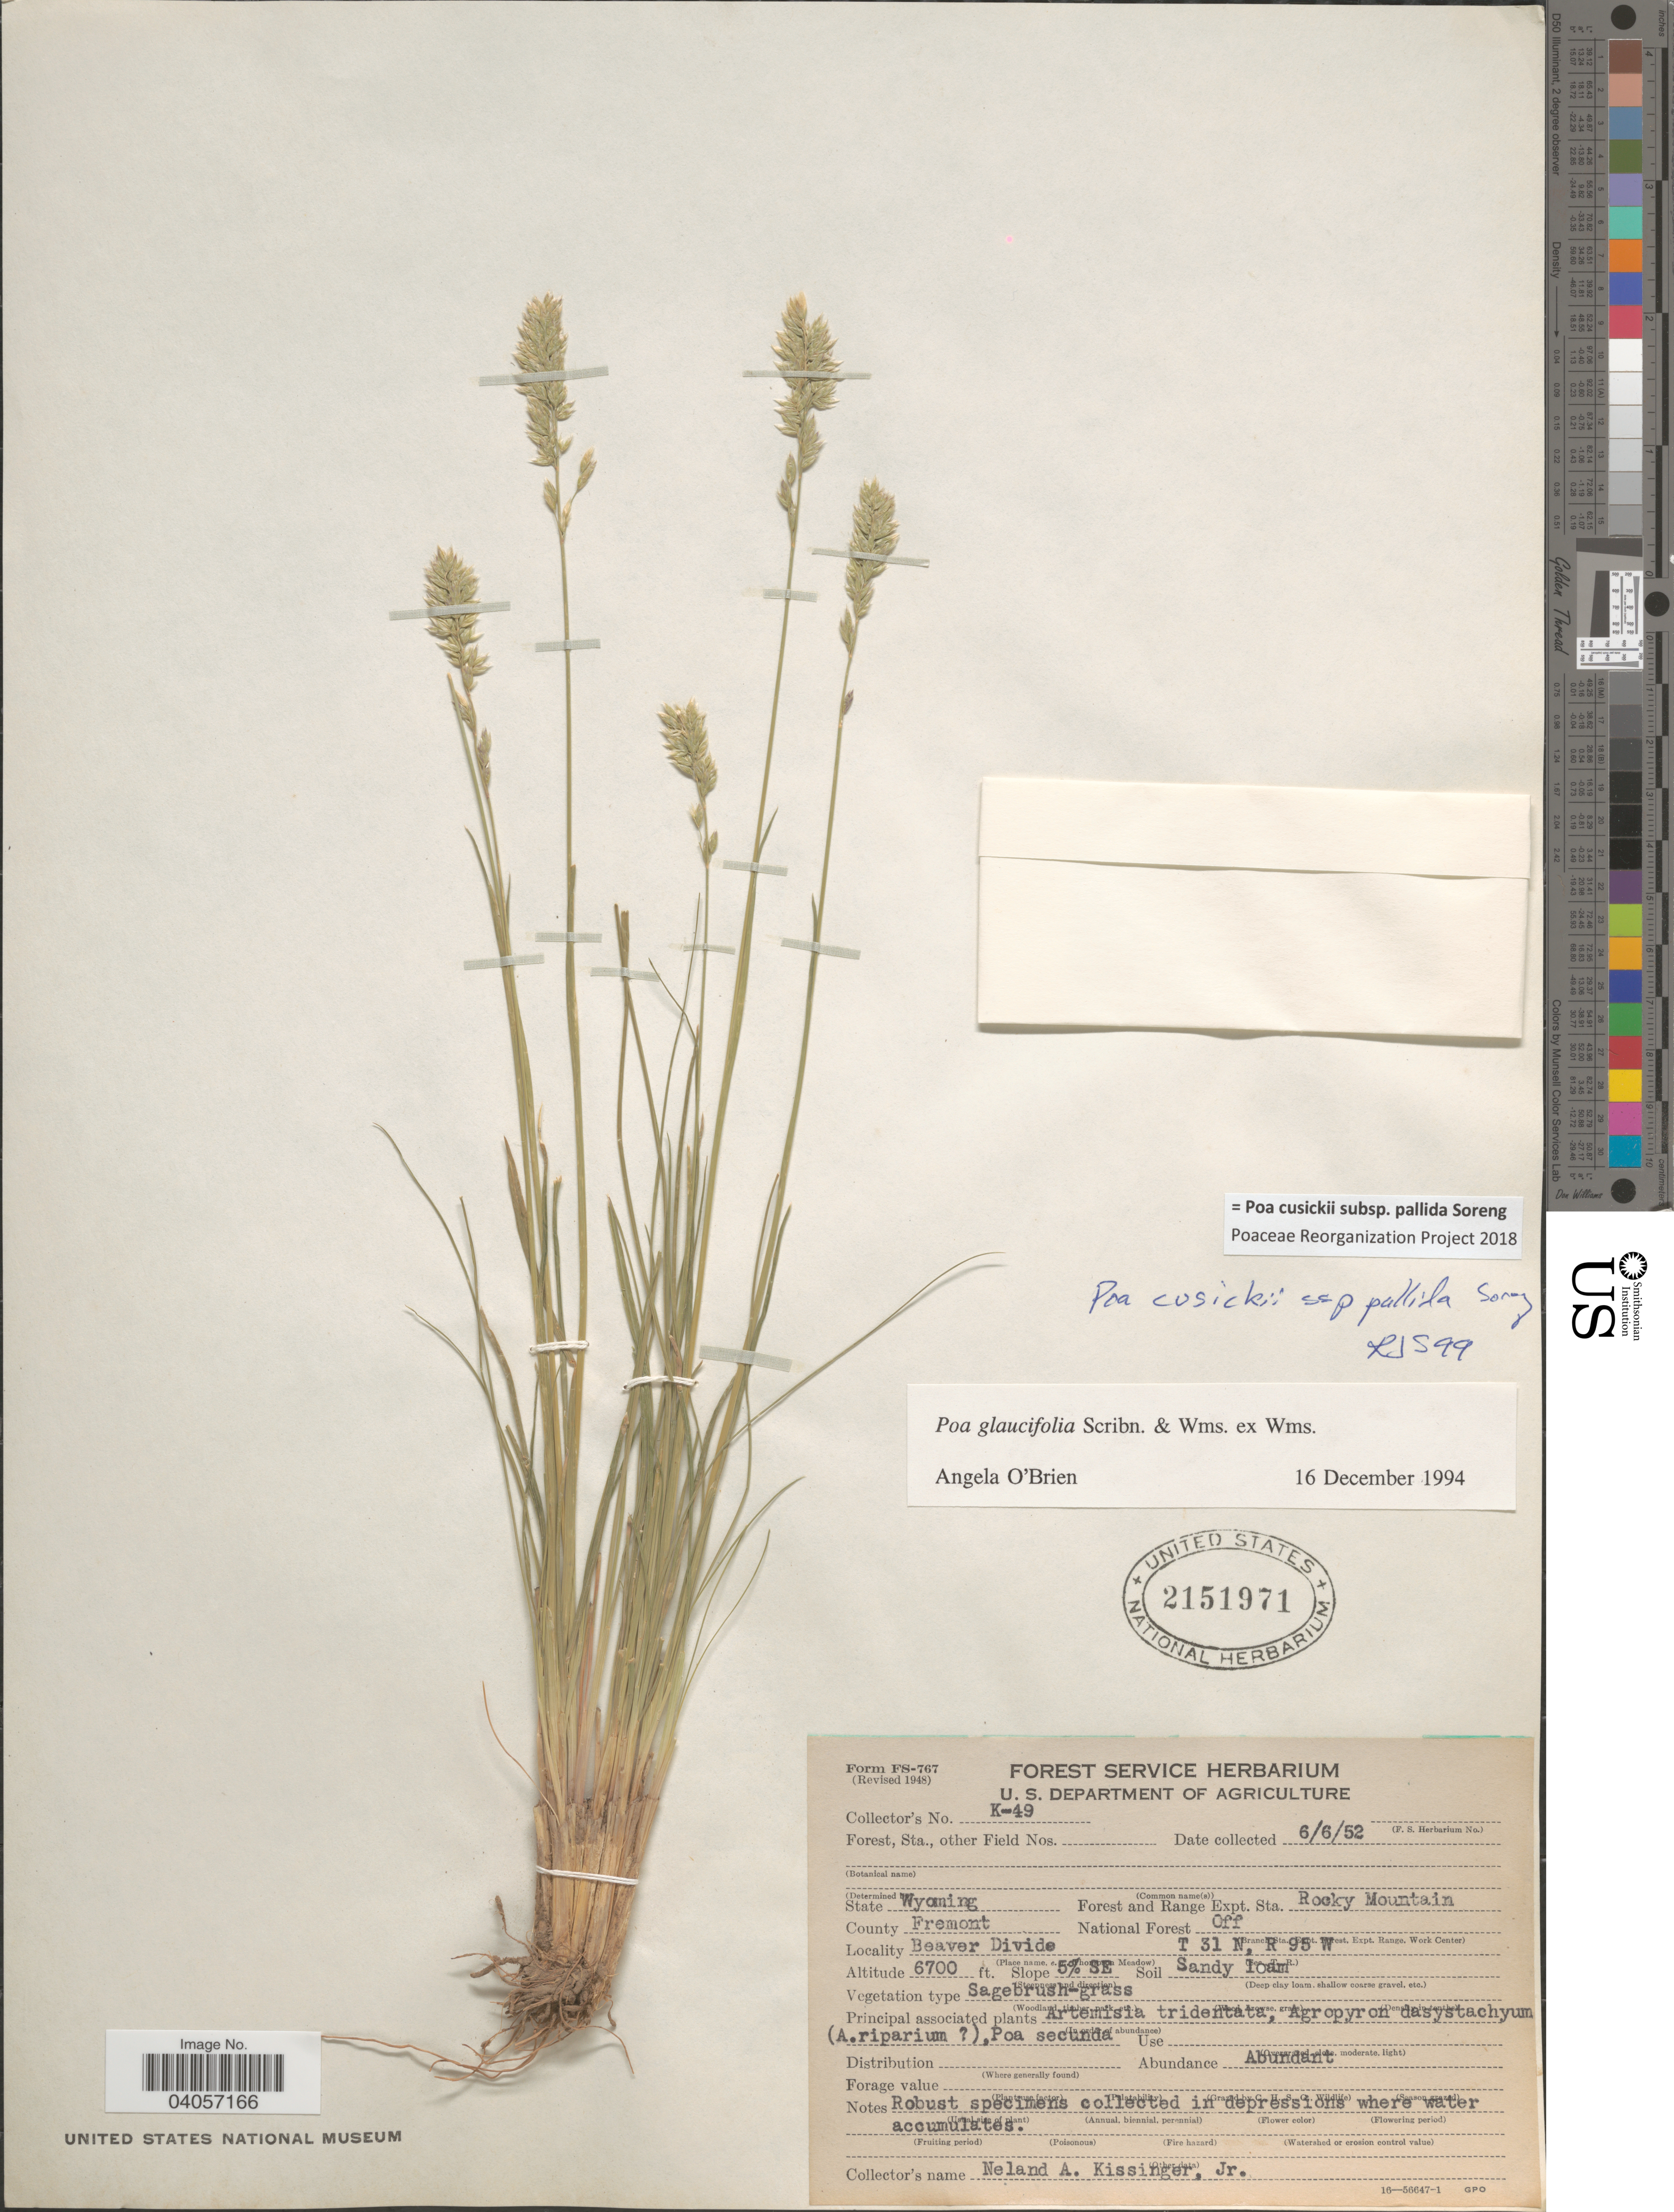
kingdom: Plantae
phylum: Tracheophyta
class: Liliopsida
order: Poales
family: Poaceae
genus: Poa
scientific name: Poa cusickii subsp. pallida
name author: Soreng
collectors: N. Kissinger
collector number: K-49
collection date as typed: Transcribed d/m/y: 6/6/52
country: United States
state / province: Wyoming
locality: Forest and Range Expt. Sta. Rocky Mountain. County Fremont. National Forest Off. Beaver Divide. T31N, R95W. Slope 5% SE.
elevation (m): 2042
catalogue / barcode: US 2151971